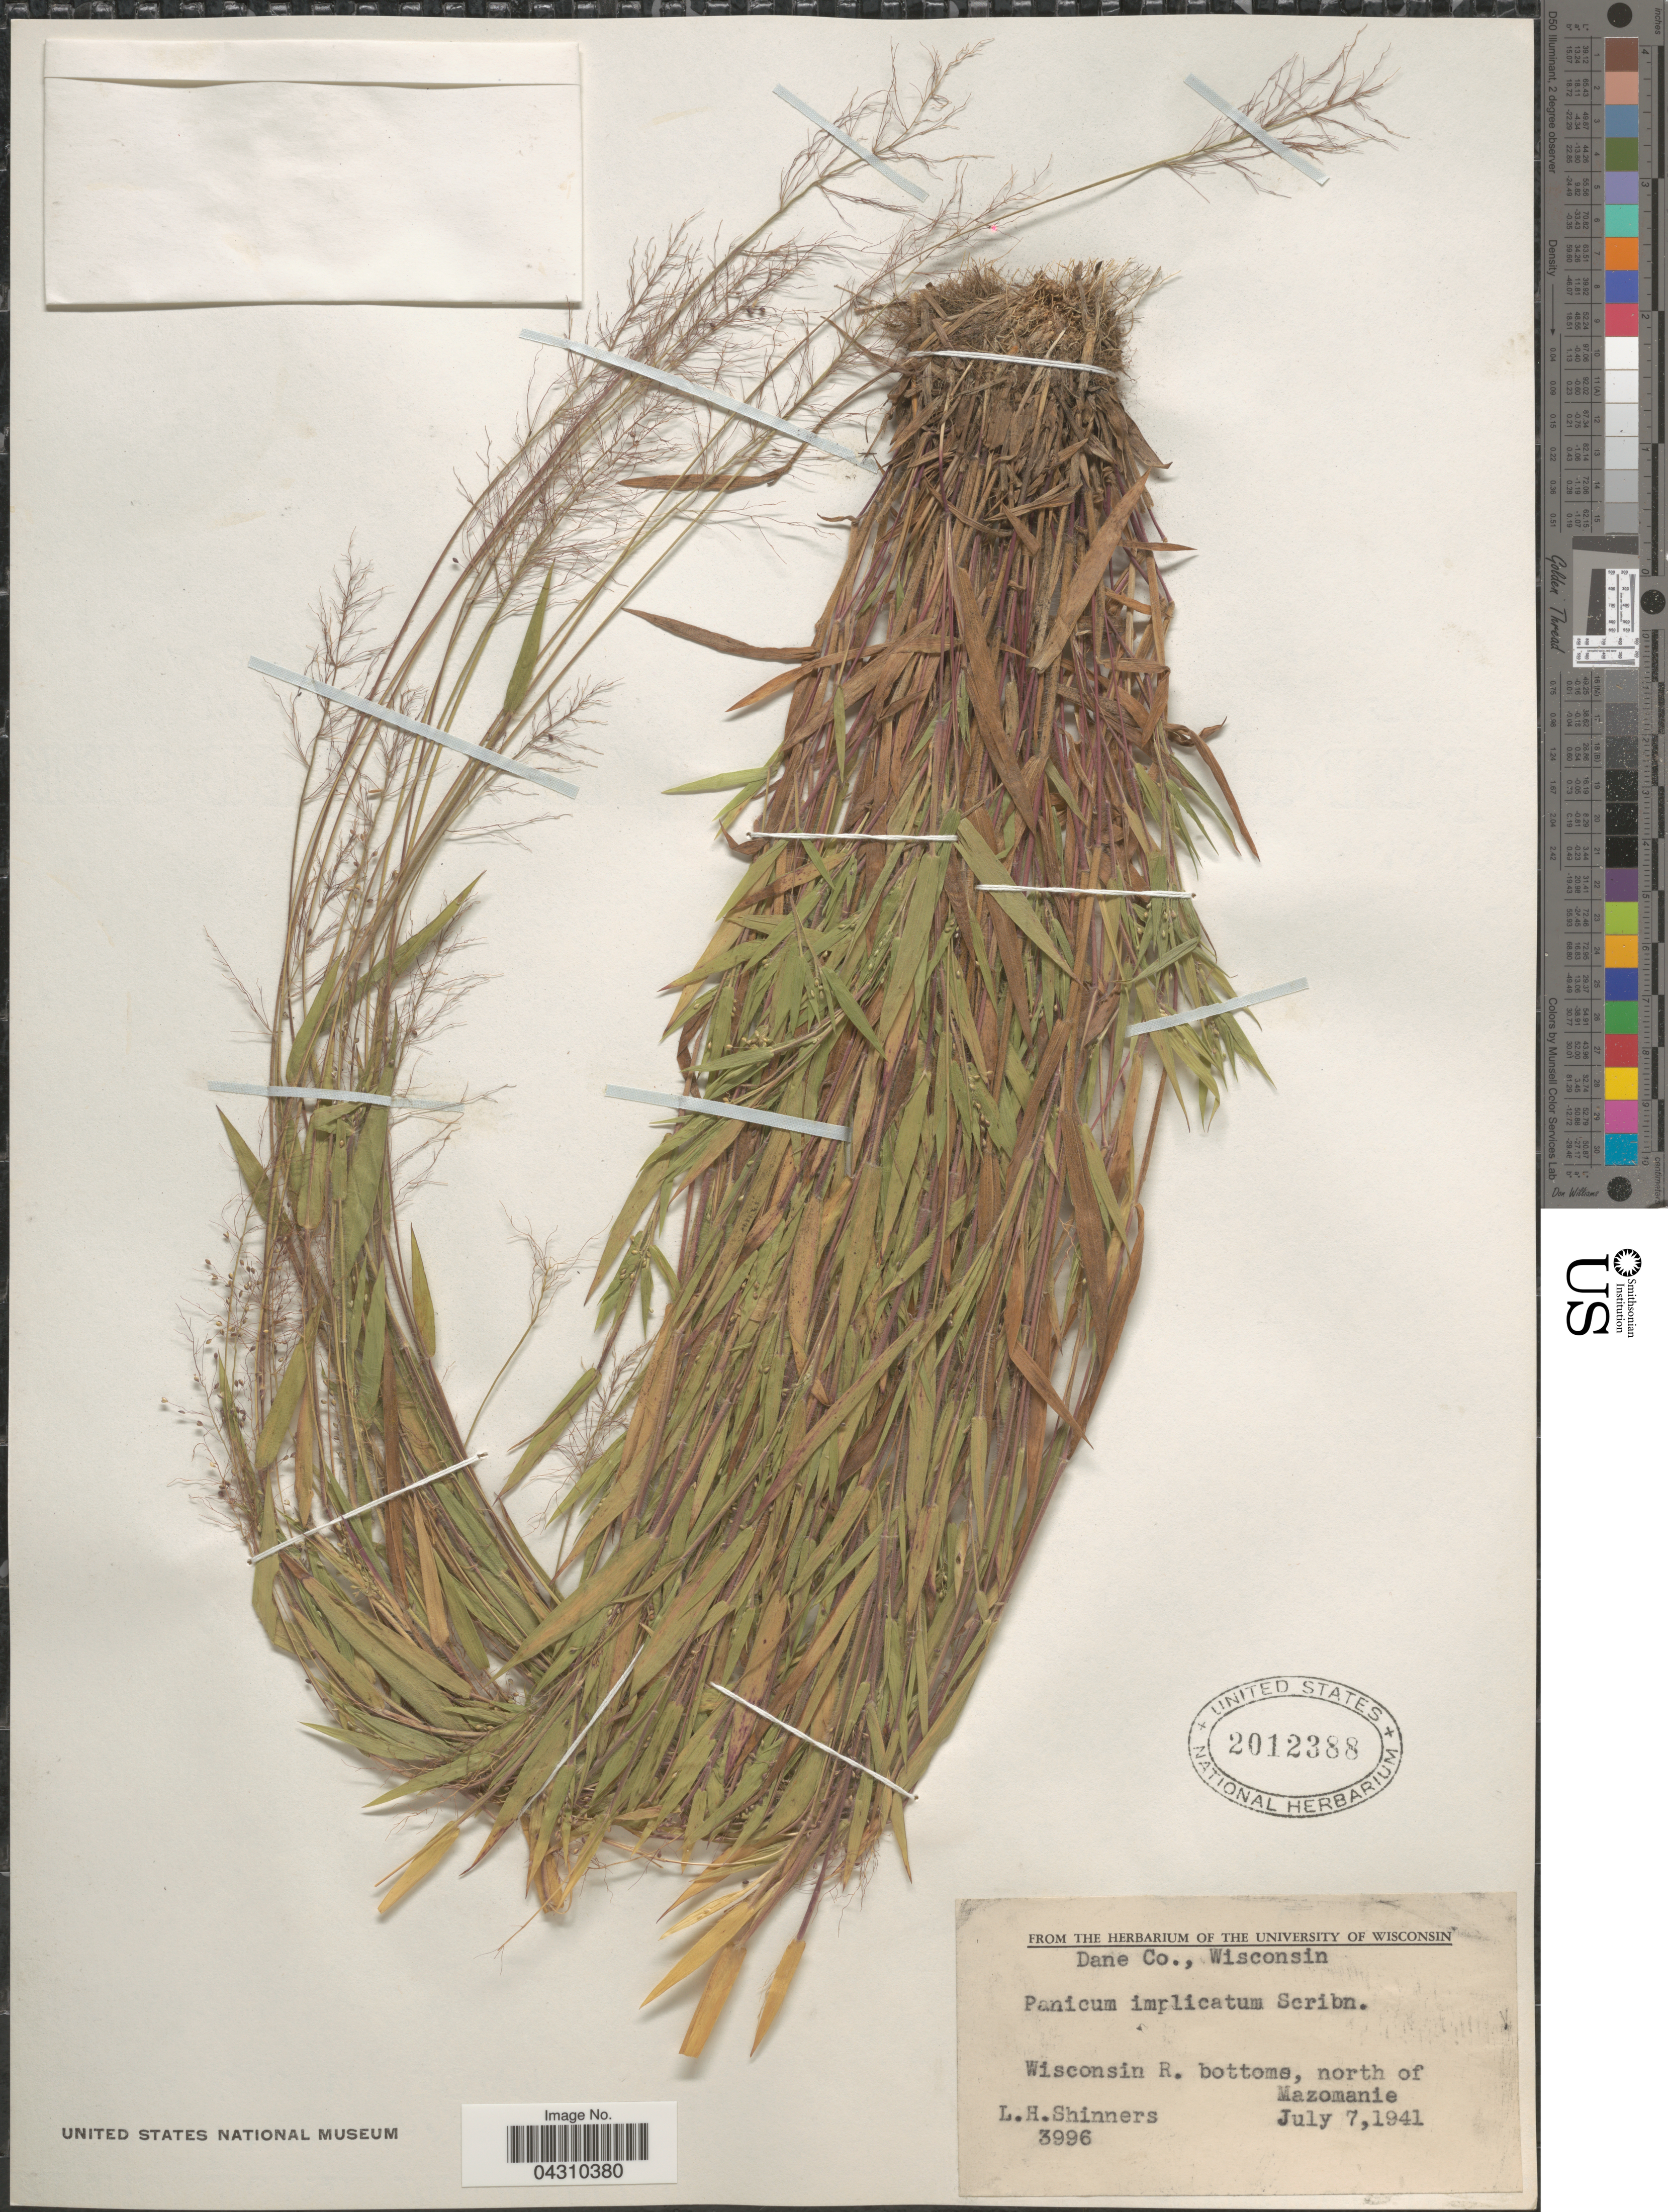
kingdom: Plantae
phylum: Tracheophyta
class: Liliopsida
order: Poales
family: Poaceae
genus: Dichanthelium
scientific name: Dichanthelium acuminatum var. acuminatum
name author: (Sw.) Gould & C.A. Clark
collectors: L. H. Shinners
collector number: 3996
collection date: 1941-07-07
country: United States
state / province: Wisconsin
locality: Dane Co. Wisconsin R. bottoms, north of Mazomanie.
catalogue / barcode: US 2012388